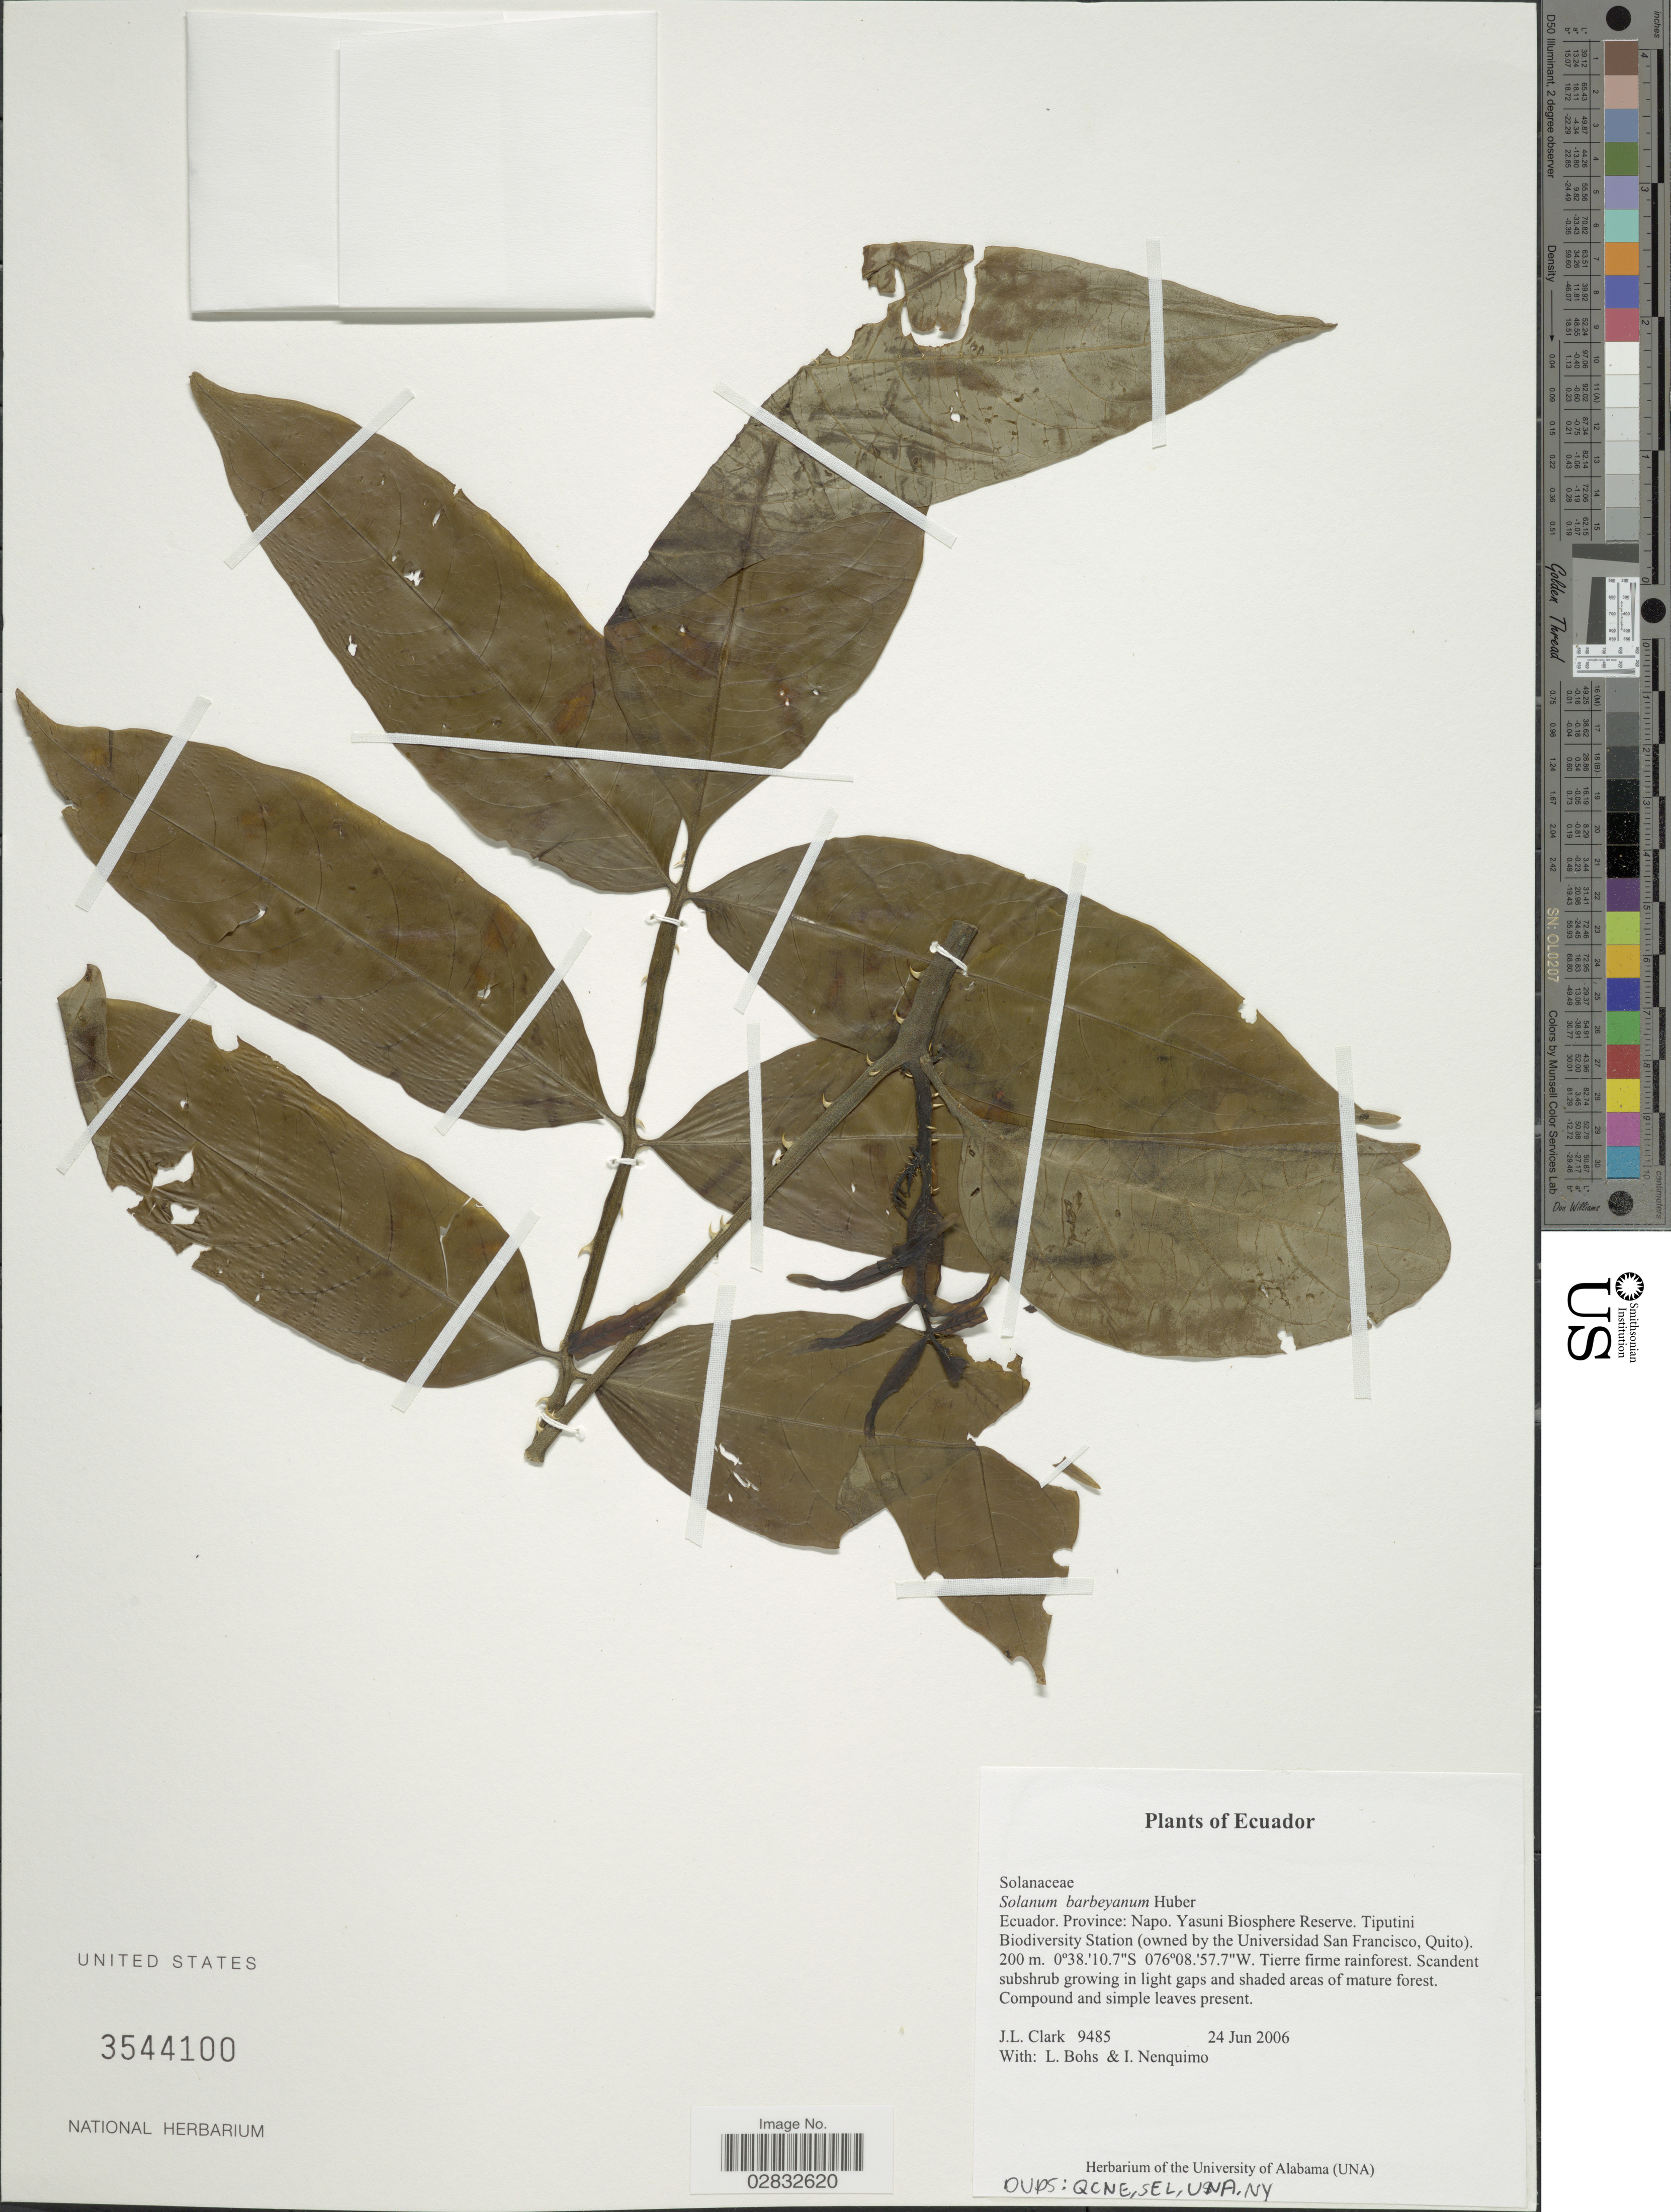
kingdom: Plantae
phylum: Tracheophyta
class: Magnoliopsida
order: Solanales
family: Solanaceae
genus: Solanum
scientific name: Solanum barbeyanum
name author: Huber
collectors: J. L. Clark, L. A. Bohs & I. Nenquimo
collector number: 9485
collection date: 2006-06-24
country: Ecuador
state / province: Napo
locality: Yasuni Biosphere Reserve, Tiputini Biodiversity Station (owned by the Universidad San Francisco, Quito).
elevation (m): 200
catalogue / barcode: US 3544100